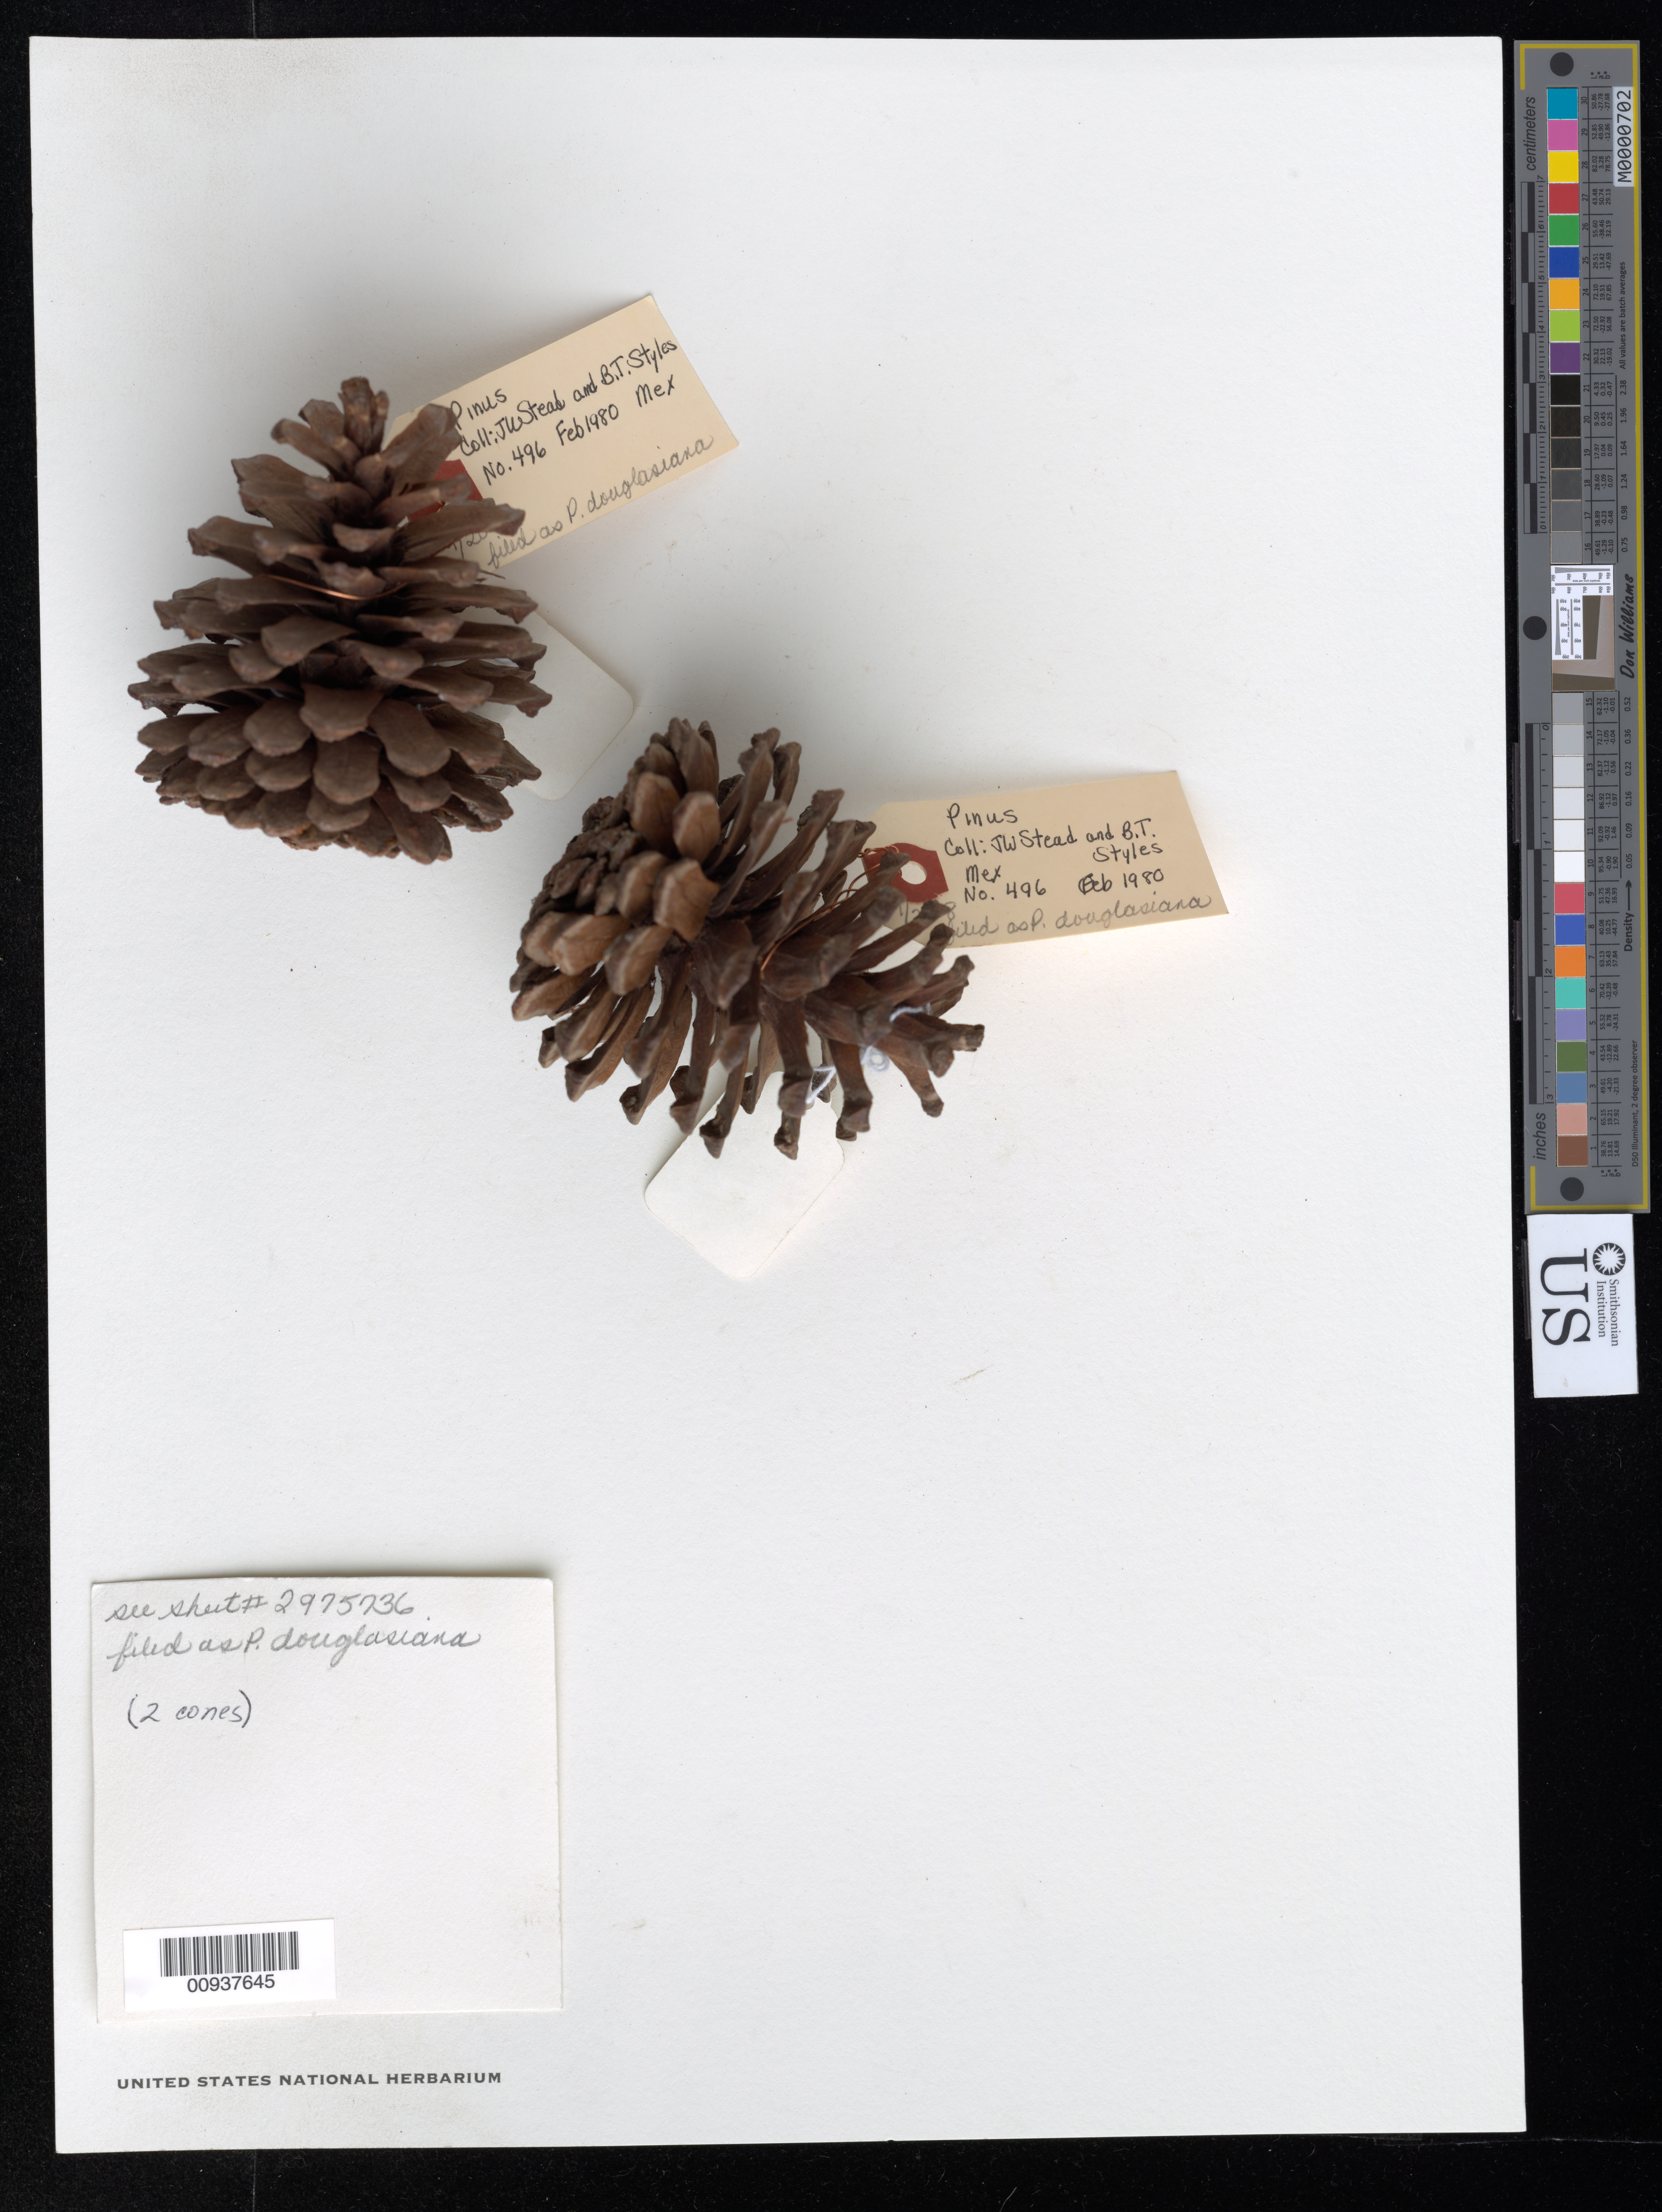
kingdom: Plantae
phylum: Tracheophyta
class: Pinopsida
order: Pinales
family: Pinaceae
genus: Pinus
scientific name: Pinus douglasiana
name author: Martínez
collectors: J. Stead & B. T. Styles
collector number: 496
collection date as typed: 16 Feb 1980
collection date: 1980-02-16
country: Mexico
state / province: Sinaloa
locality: Rd. Concordia to El Salto in neighbourhood of El Batel, Santa Rita and potrerillos.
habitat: Along road.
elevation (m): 1750